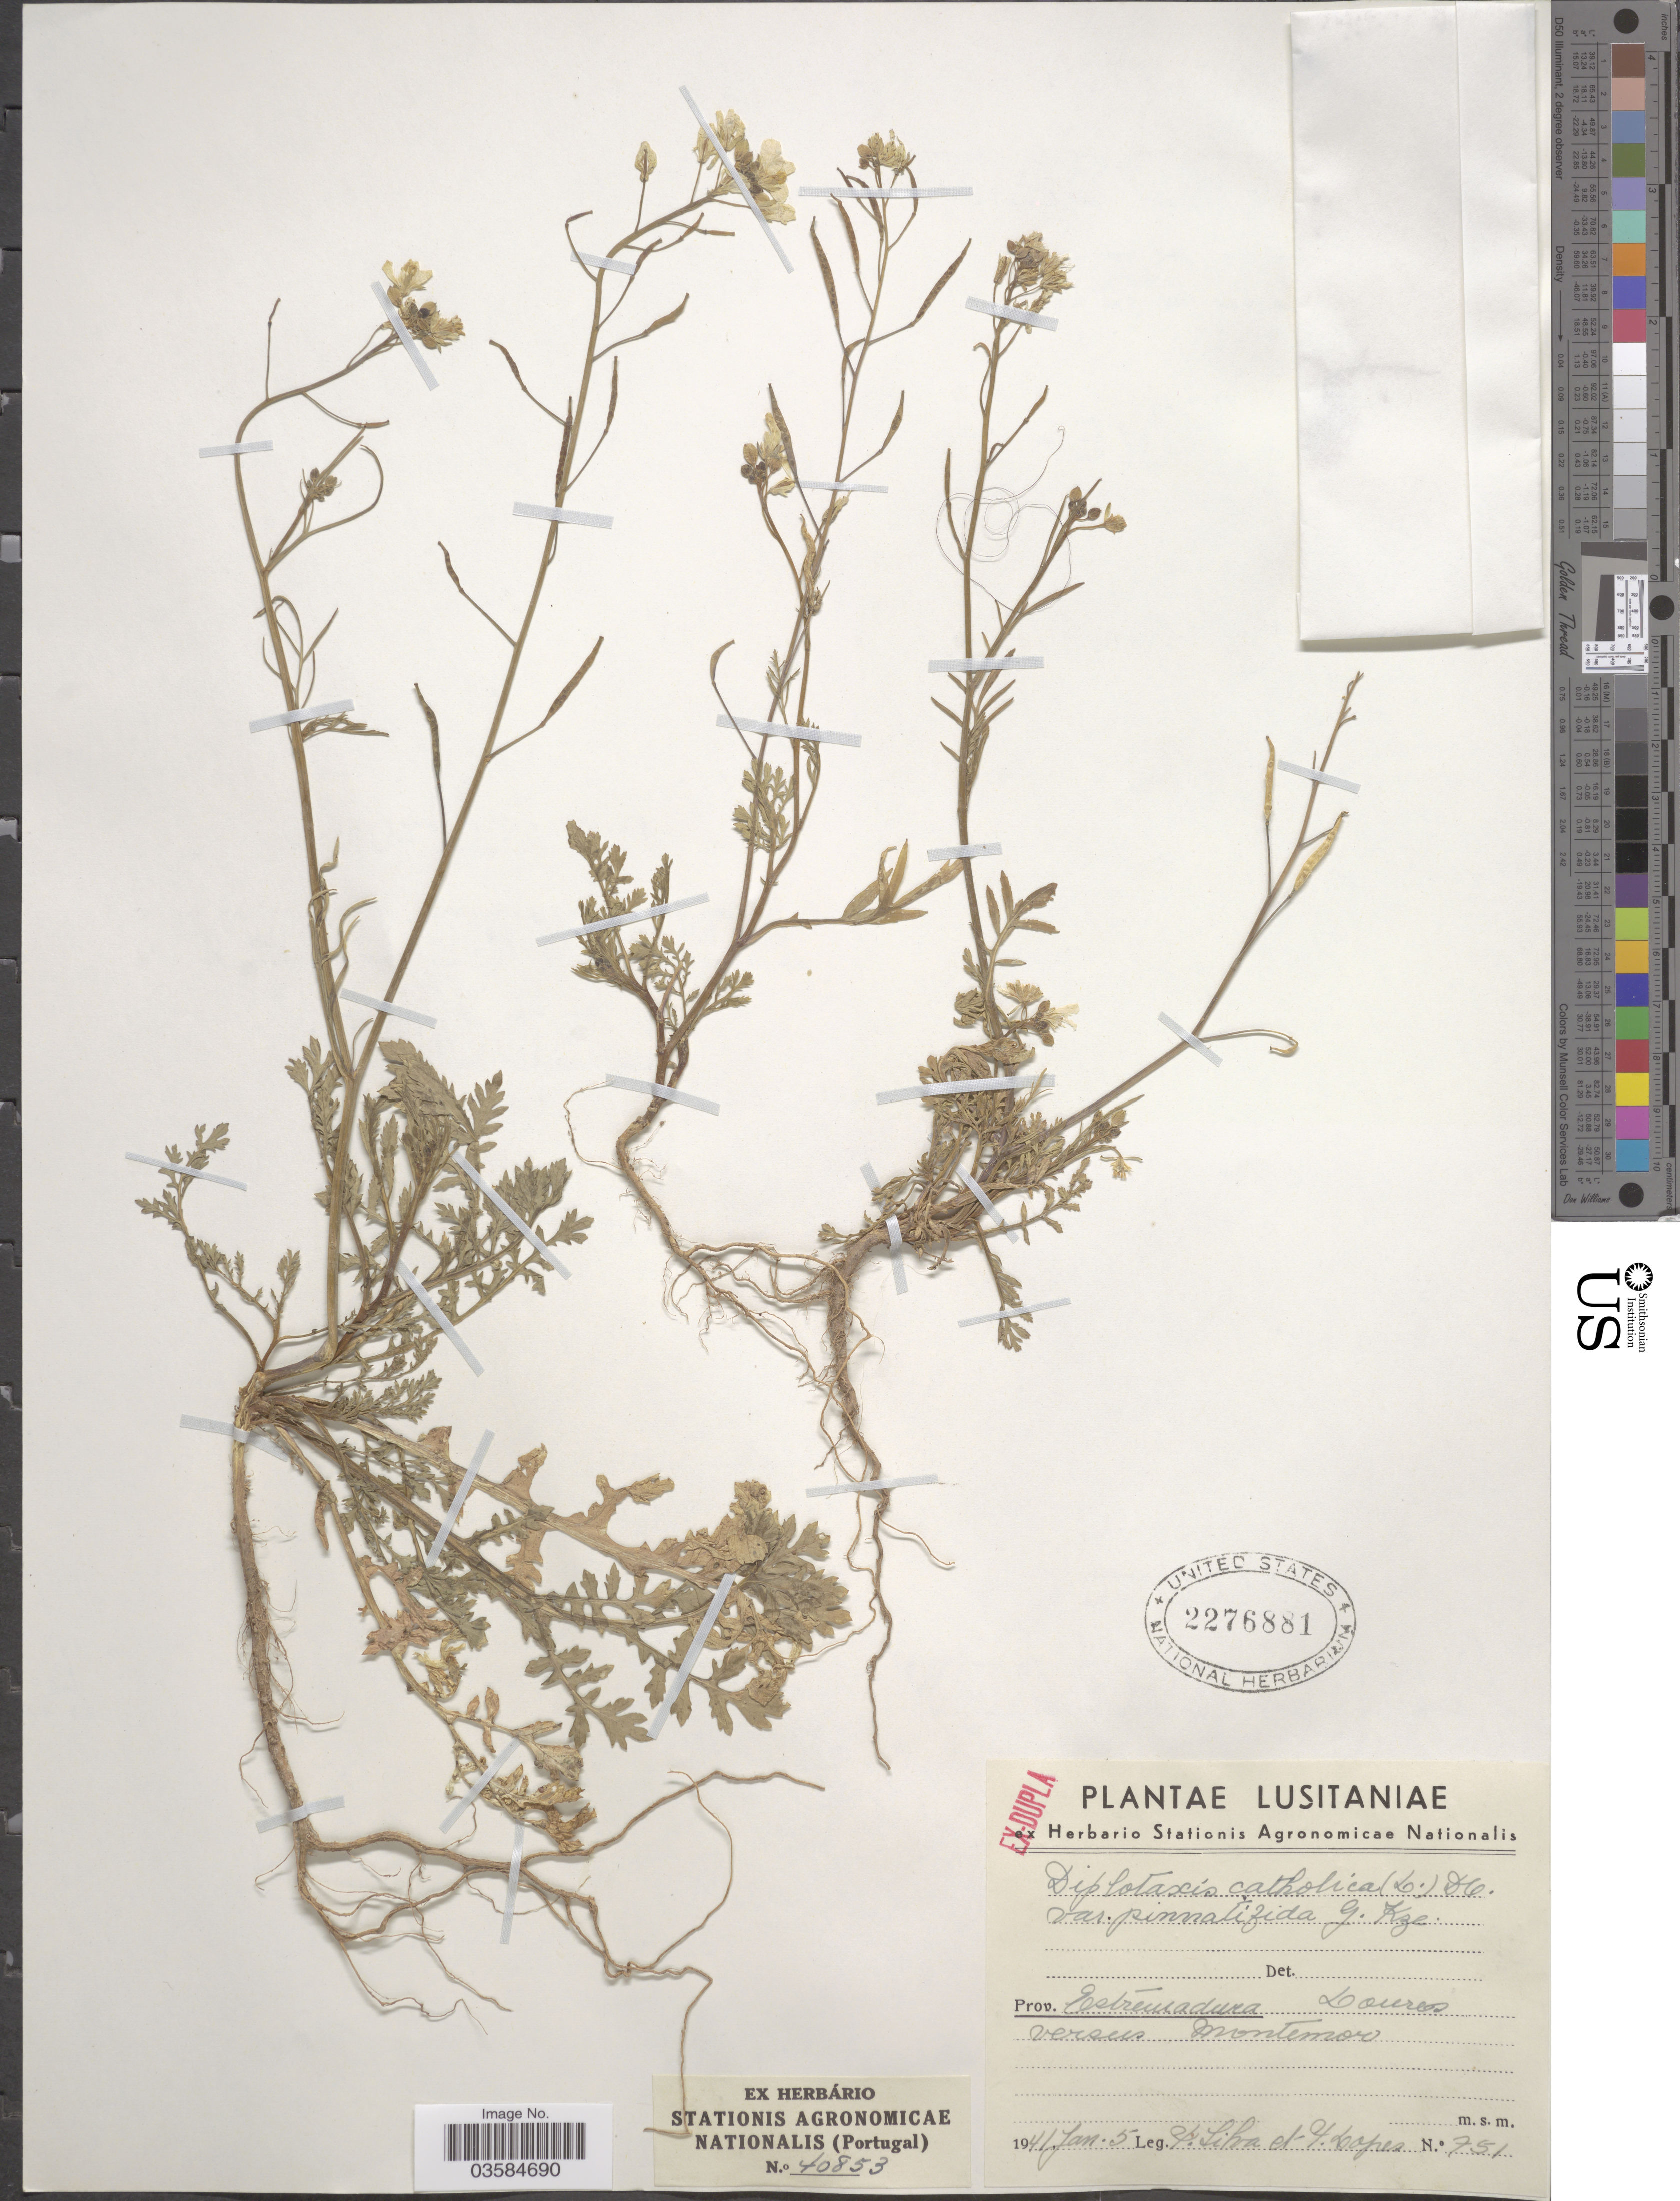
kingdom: Plantae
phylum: Tracheophyta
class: Magnoliopsida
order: Brassicales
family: Brassicaceae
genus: Diplotaxis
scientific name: Diplotaxis catholica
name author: (L.) DC.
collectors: S. Silva & S. Lopes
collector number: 751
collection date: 1941-01-05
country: Portugal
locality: Lusitaniae. Prov. Estremadura Loures [interpreted] versus montemor.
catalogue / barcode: US 2276881